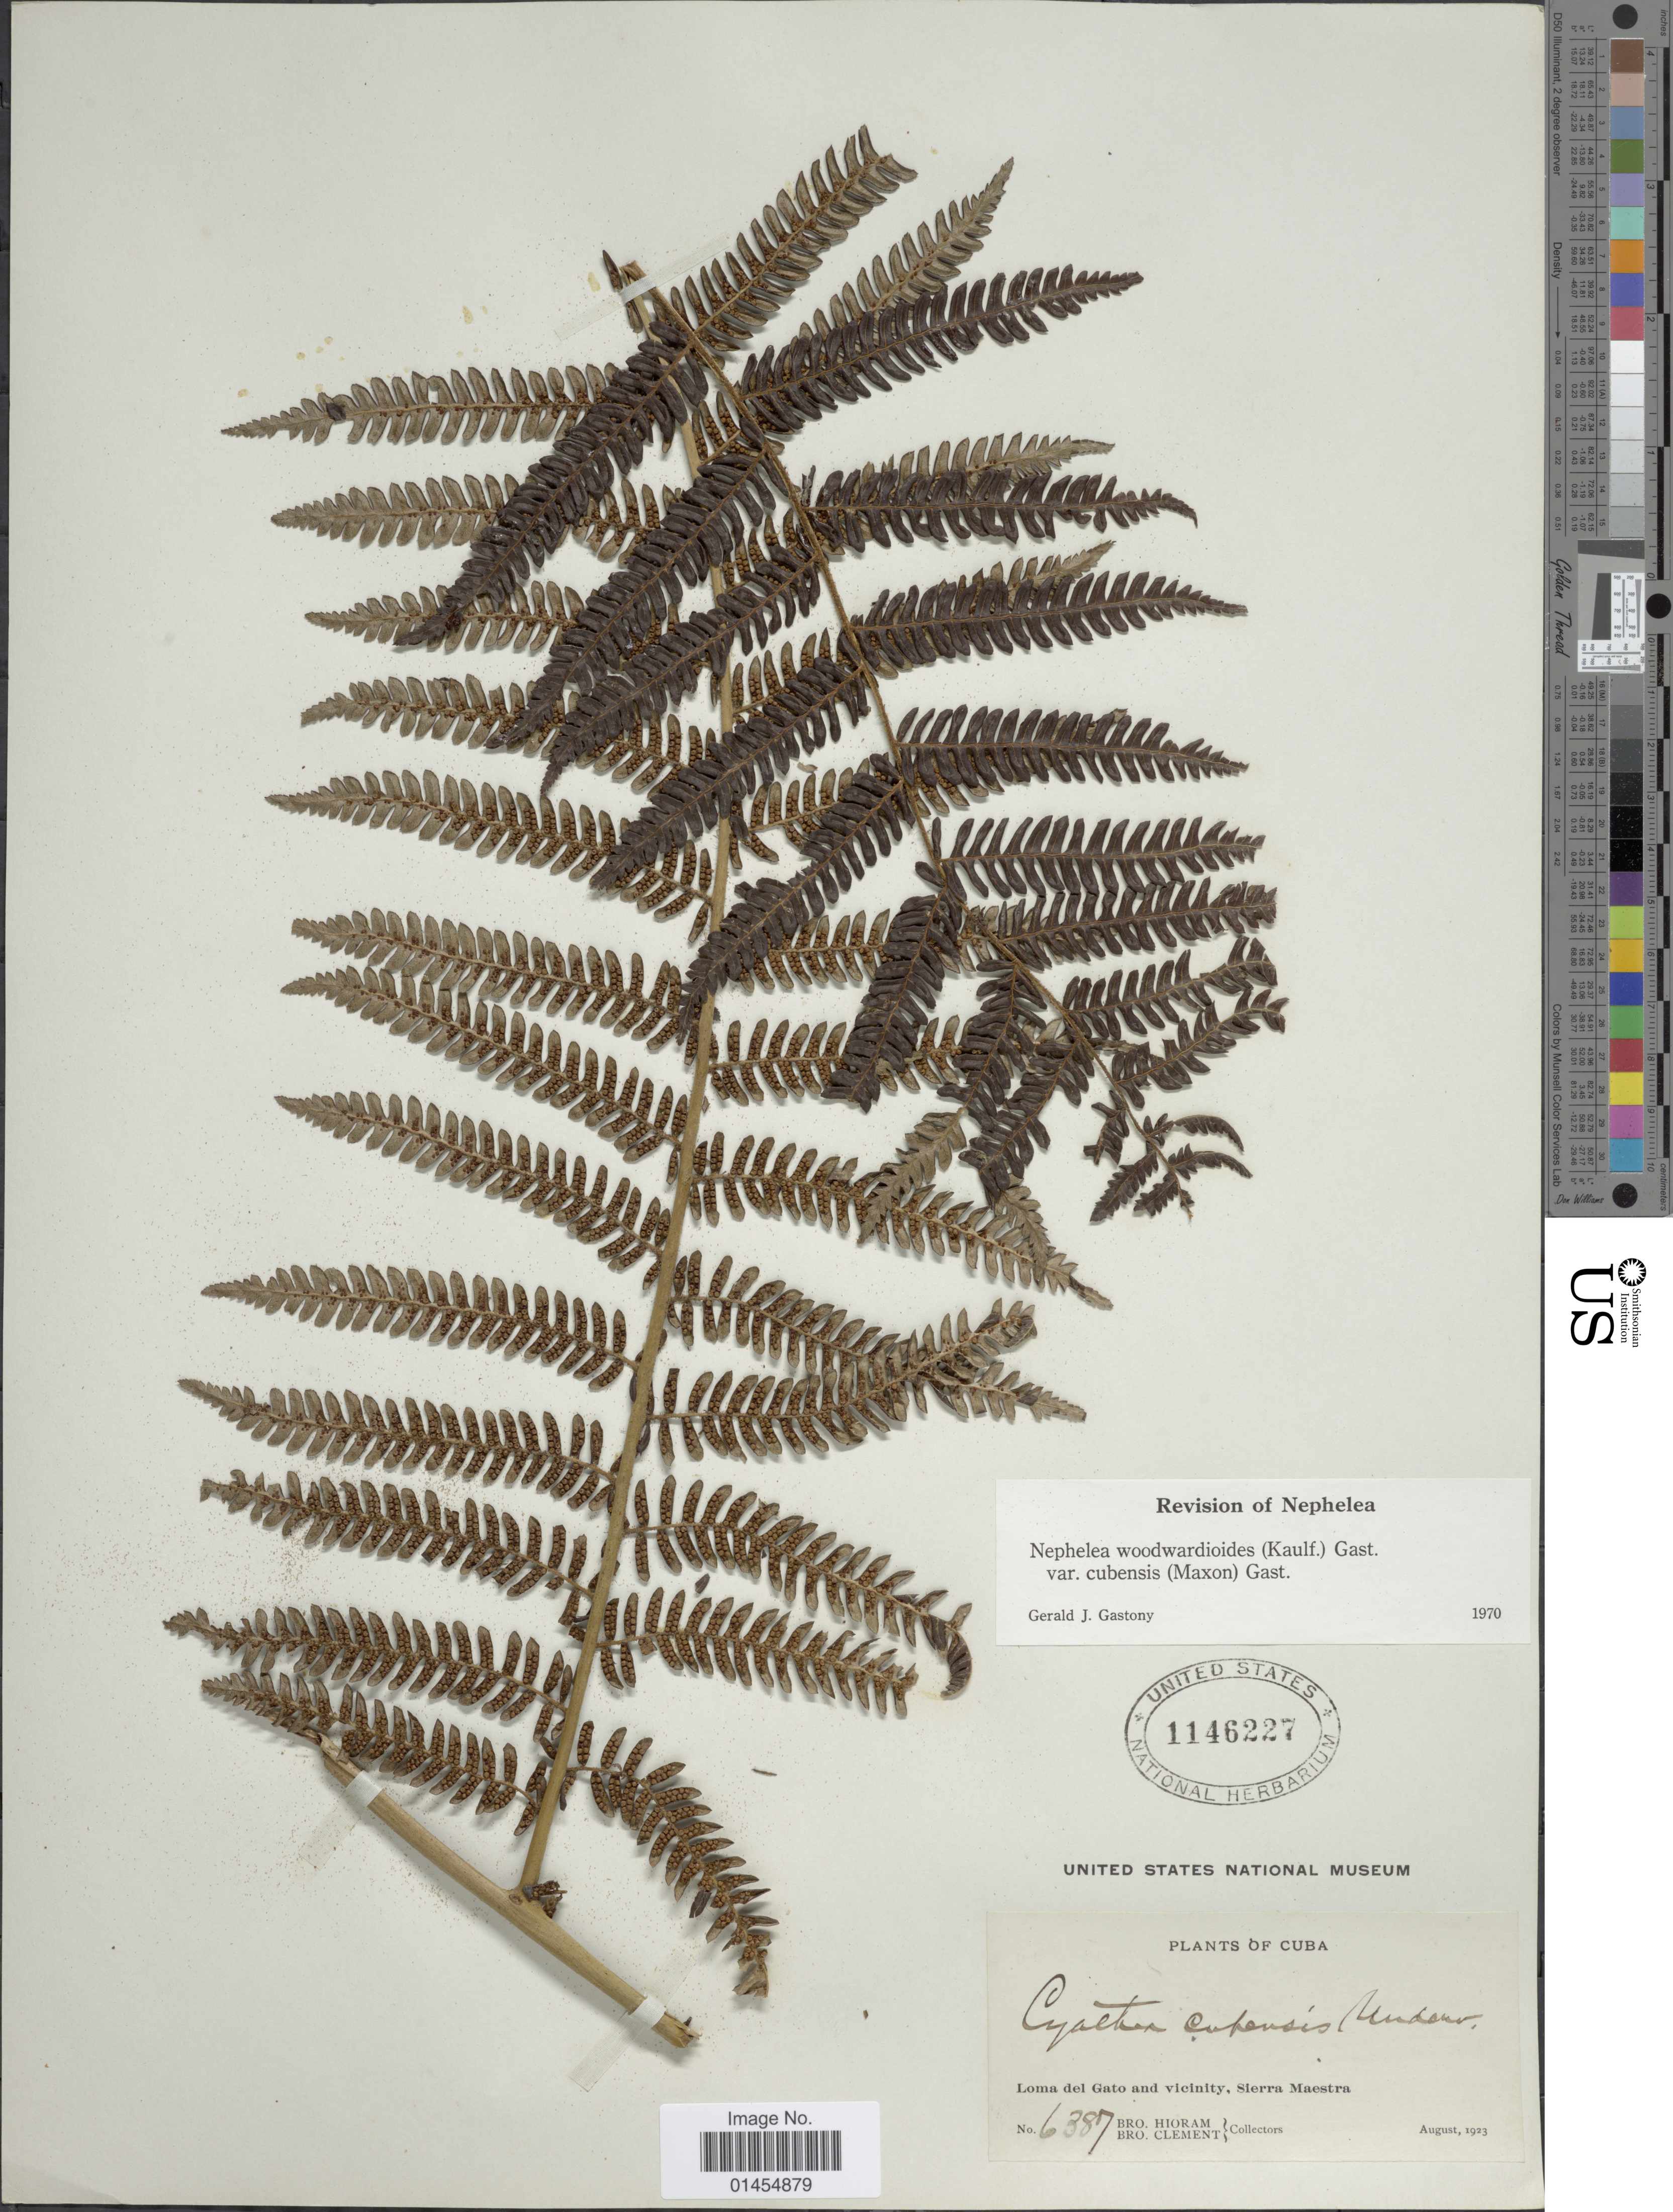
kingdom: Plantae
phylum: Tracheophyta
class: Polypodiopsida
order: Cyatheales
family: Cyatheaceae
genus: Alsophila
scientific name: Alsophila woodwardioides var. cubensis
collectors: Bro. Hioram & B. Clement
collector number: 6387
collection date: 1923-08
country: Cuba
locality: Loma del Gato and vicinity, Sierra Maestra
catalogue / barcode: US 1146227